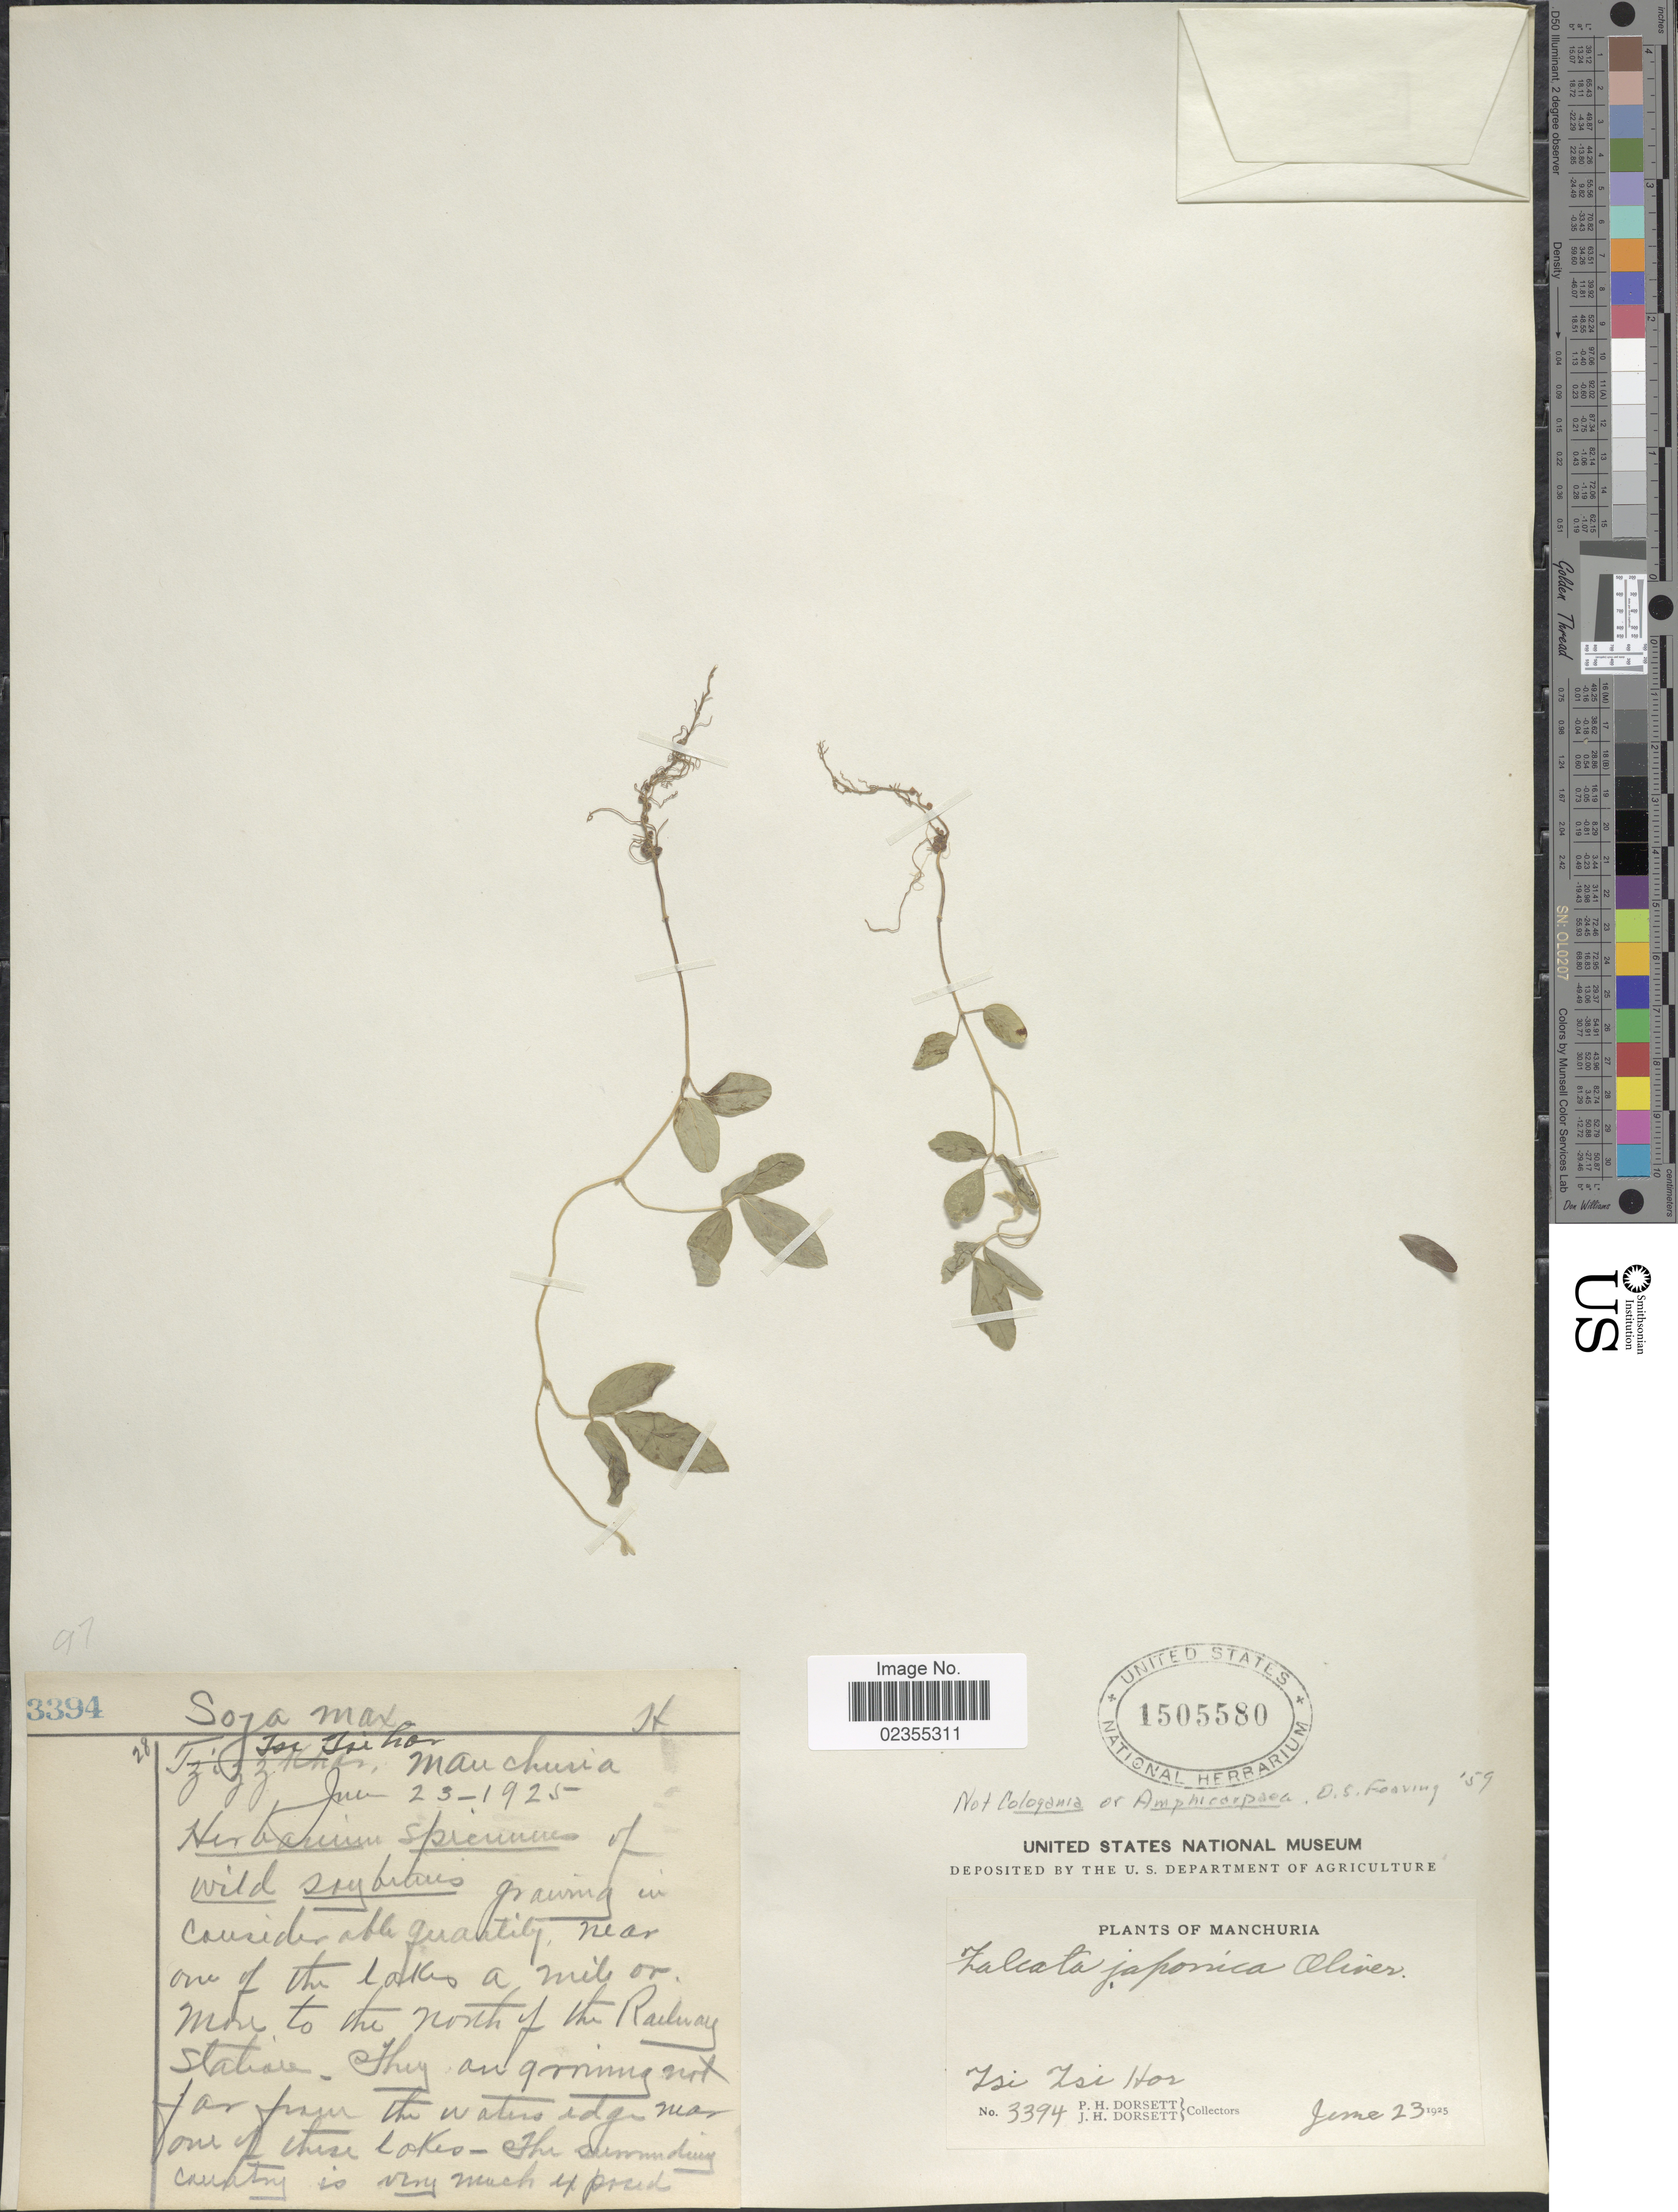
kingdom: Plantae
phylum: Tracheophyta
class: Magnoliopsida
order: Fabales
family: Fabaceae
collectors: P. H. Dorsett & J. Dorsett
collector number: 3394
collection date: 1925-06-23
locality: Manchuria. Tsi Tsi Hor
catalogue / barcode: US 1505580